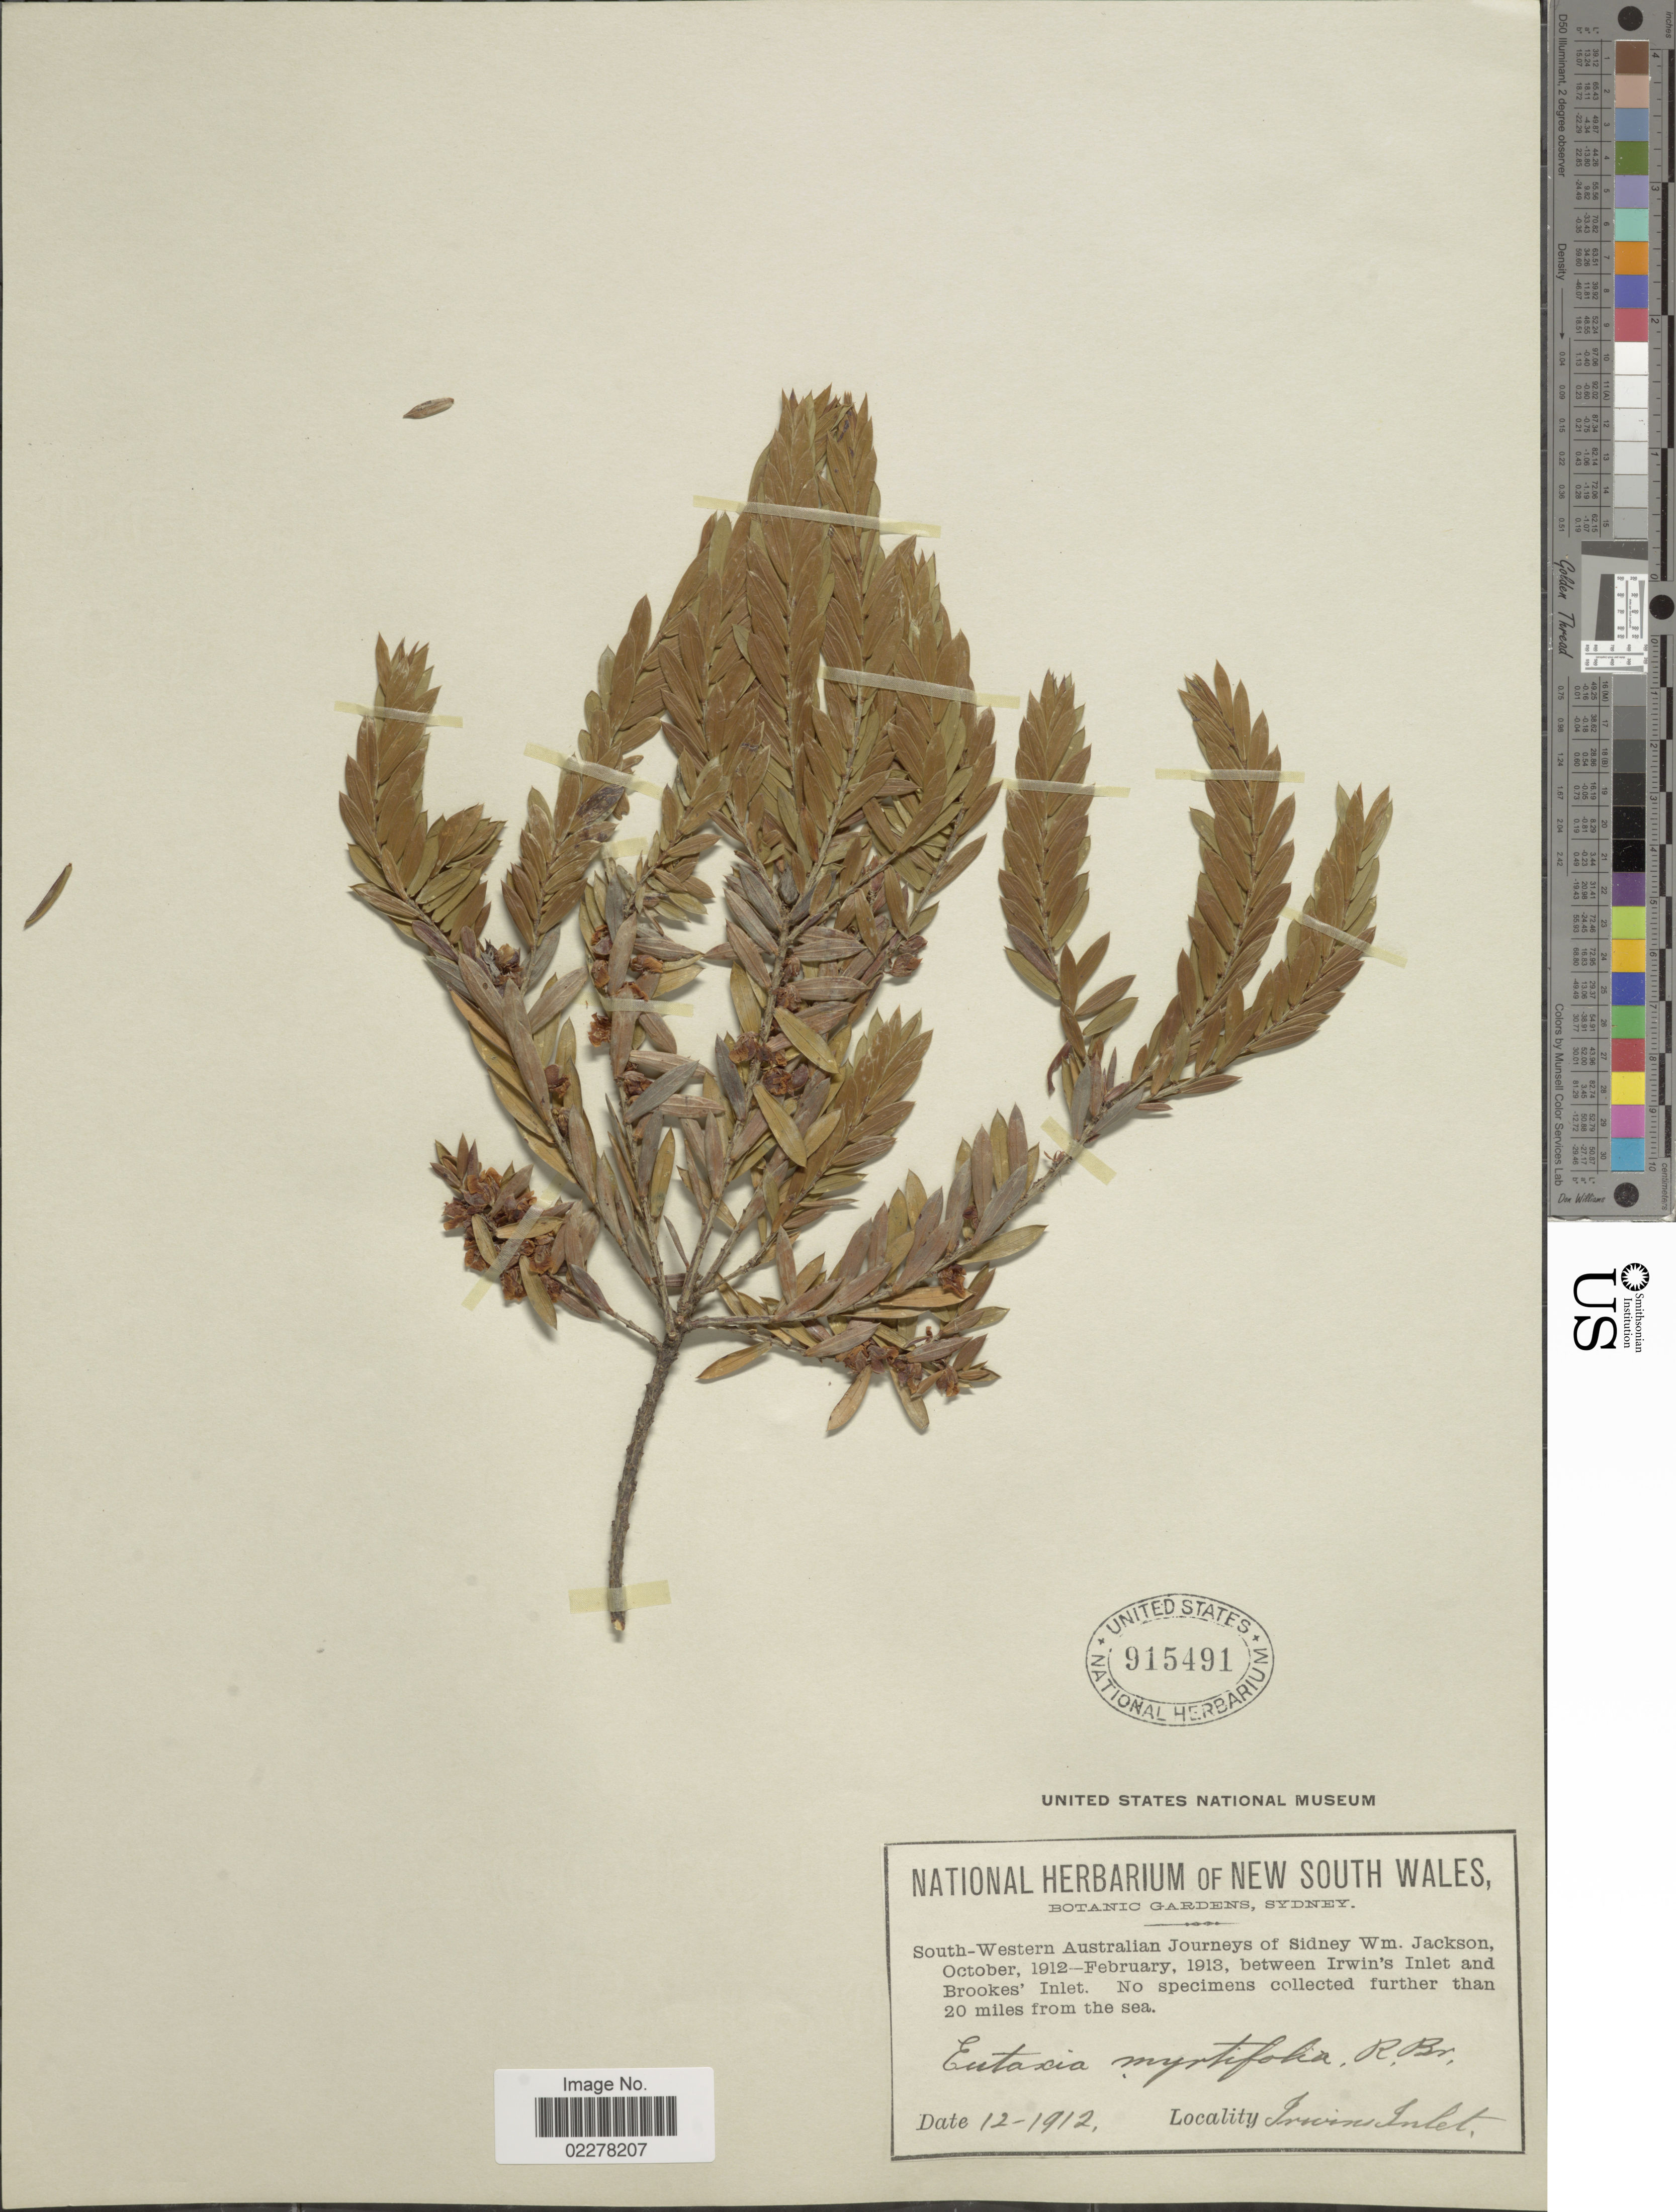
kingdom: Plantae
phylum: Tracheophyta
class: Magnoliopsida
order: Fabales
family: Fabaceae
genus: Eutaxia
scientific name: Eutaxia myrtifolia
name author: R. Br.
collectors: Jackson, S. W.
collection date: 1912-12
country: Australia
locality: Irwins Inlet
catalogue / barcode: US 915491